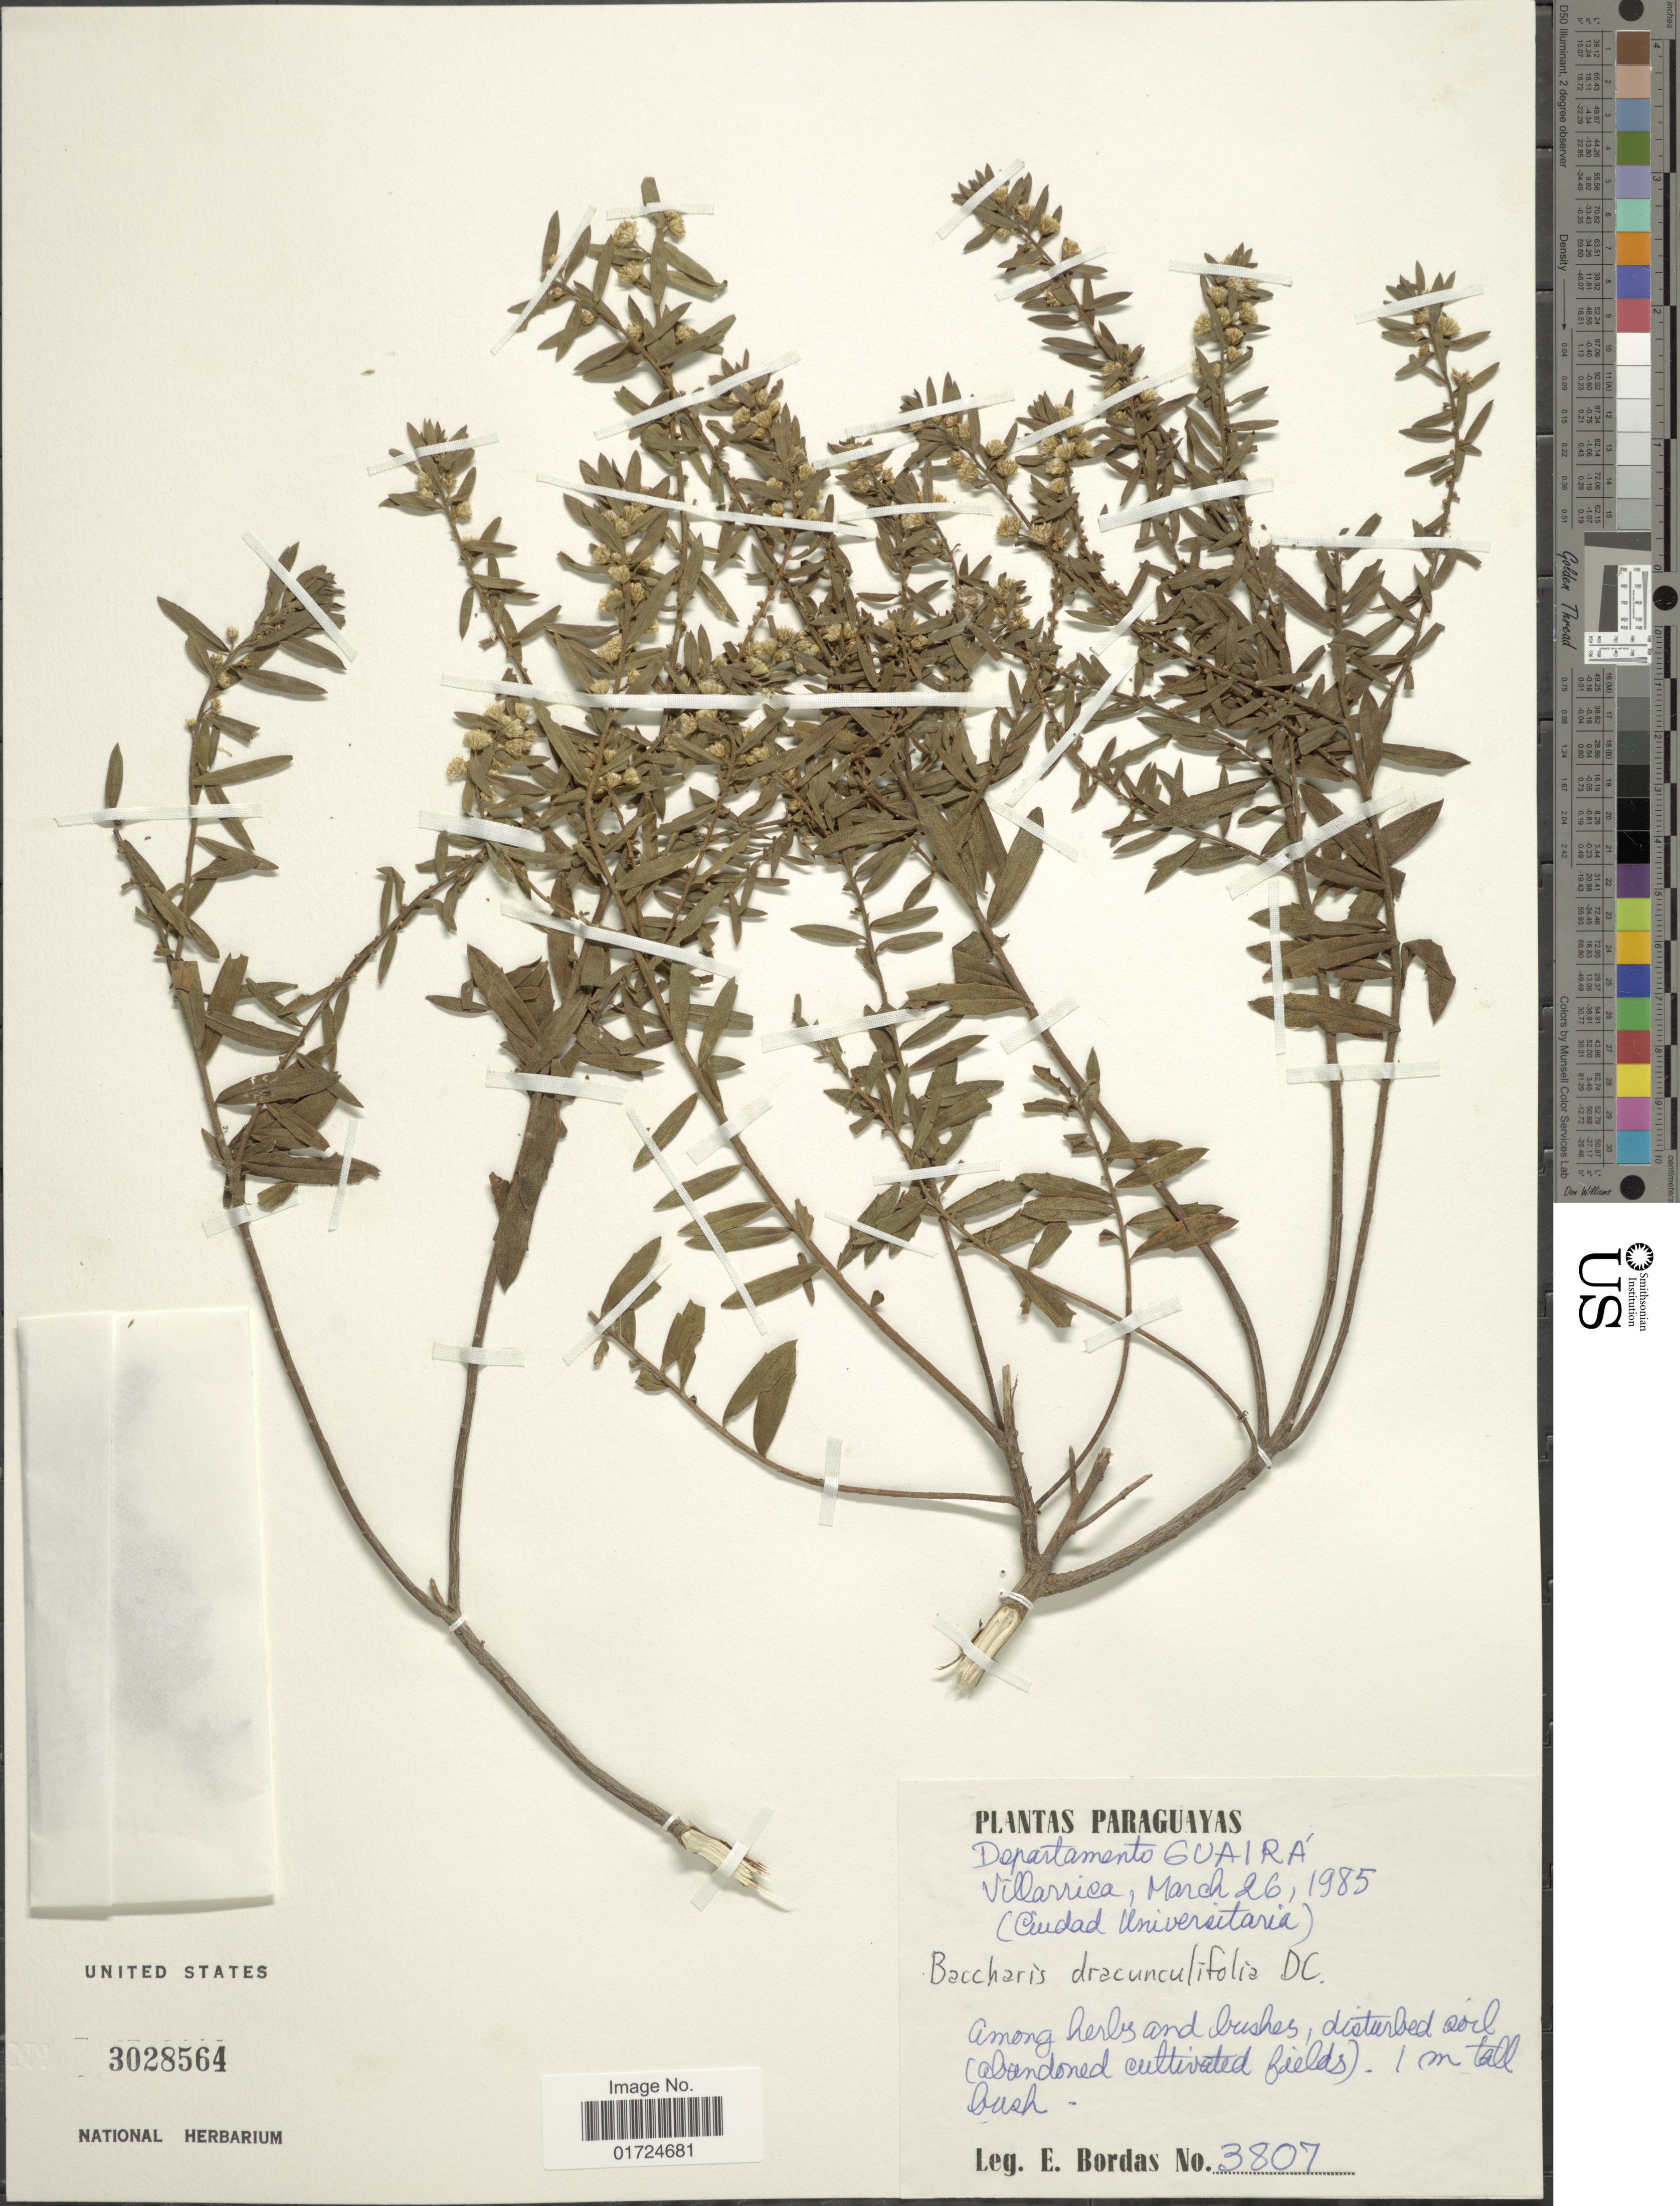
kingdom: Plantae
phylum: Tracheophyta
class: Magnoliopsida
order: Asterales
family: Asteraceae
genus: Baccharis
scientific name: Baccharis dracunculifolia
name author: DC.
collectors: E. Bordas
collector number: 3807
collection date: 1985-03-26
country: Paraguay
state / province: Guaira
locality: Departamento Guairá. Villarrica (Ciudad Universitaria)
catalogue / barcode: US 3028564